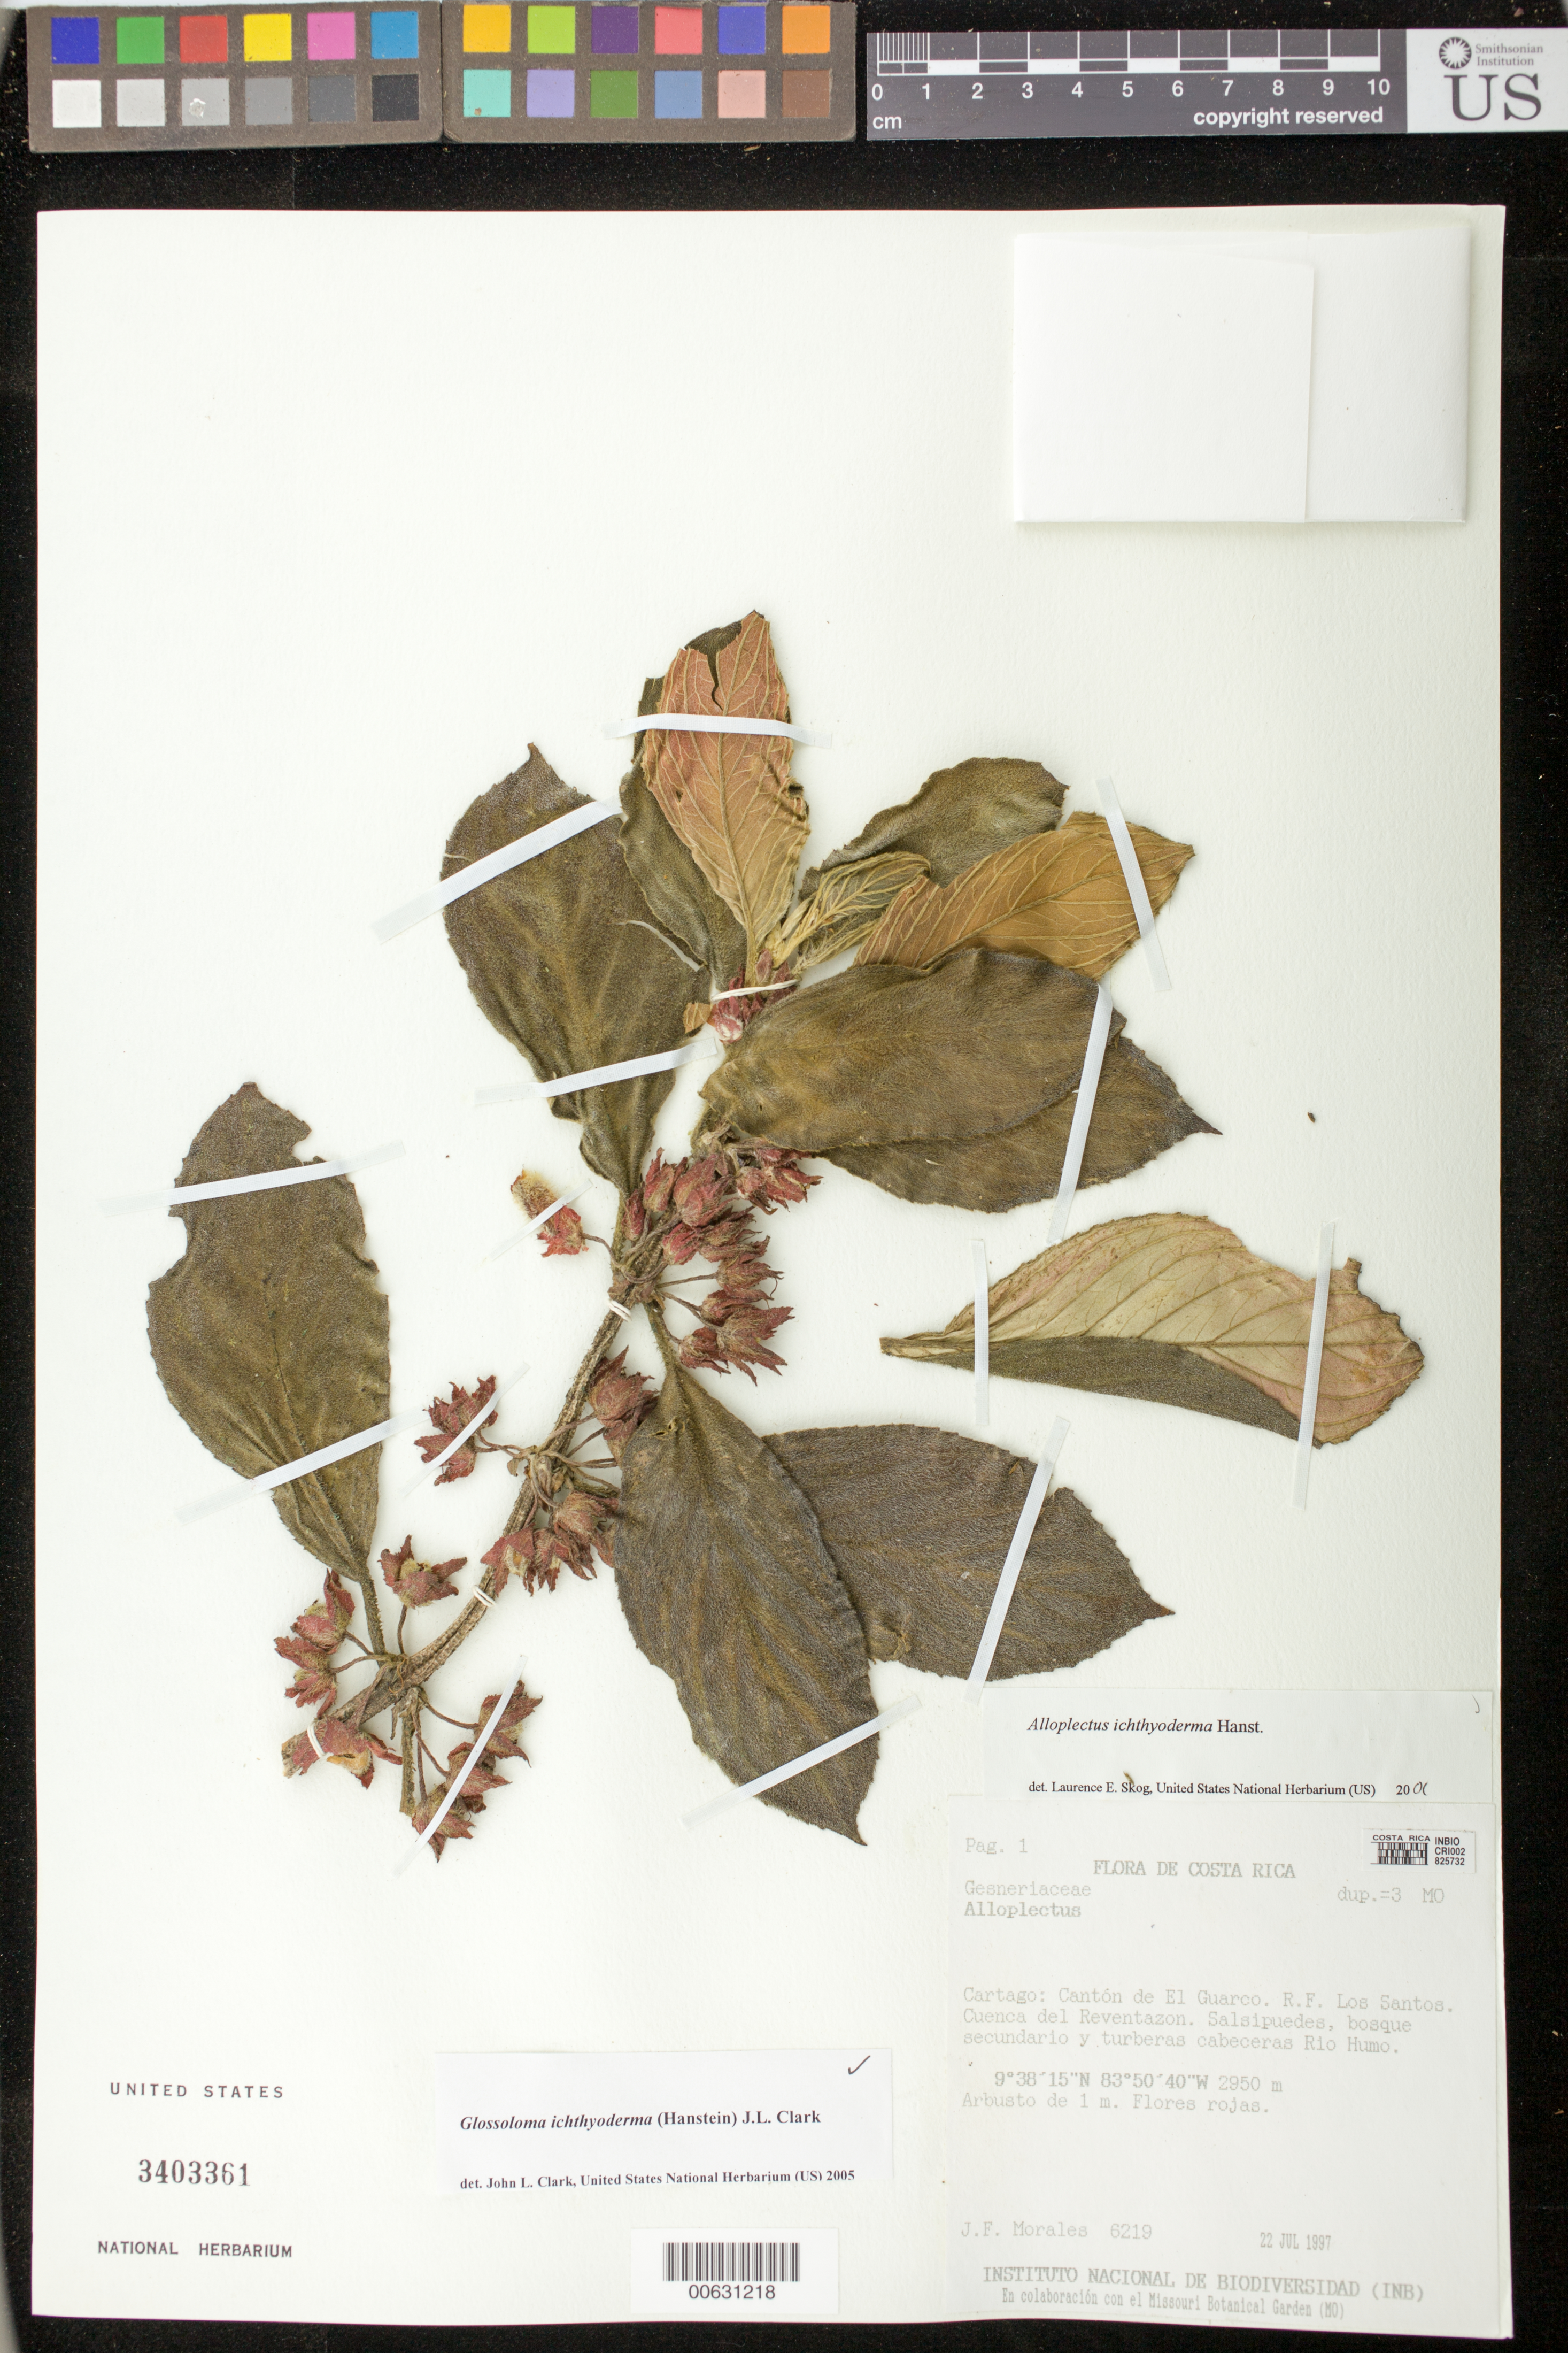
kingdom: Plantae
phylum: Tracheophyta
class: Magnoliopsida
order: Lamiales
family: Gesneriaceae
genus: Glossoloma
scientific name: Glossoloma ichthyoderma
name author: (Hanst.) J.L. Clark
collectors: J. Morales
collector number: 6219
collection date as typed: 22 Jul 1997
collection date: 1997-07-22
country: Costa Rica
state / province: Cartago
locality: Cantón de El Guarco, R.F. Los Santos, Cuenca del Reventazon, Salsipuedes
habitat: Bosque secundario y turberas cabeceras Rio Humo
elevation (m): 2950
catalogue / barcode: US 3403361